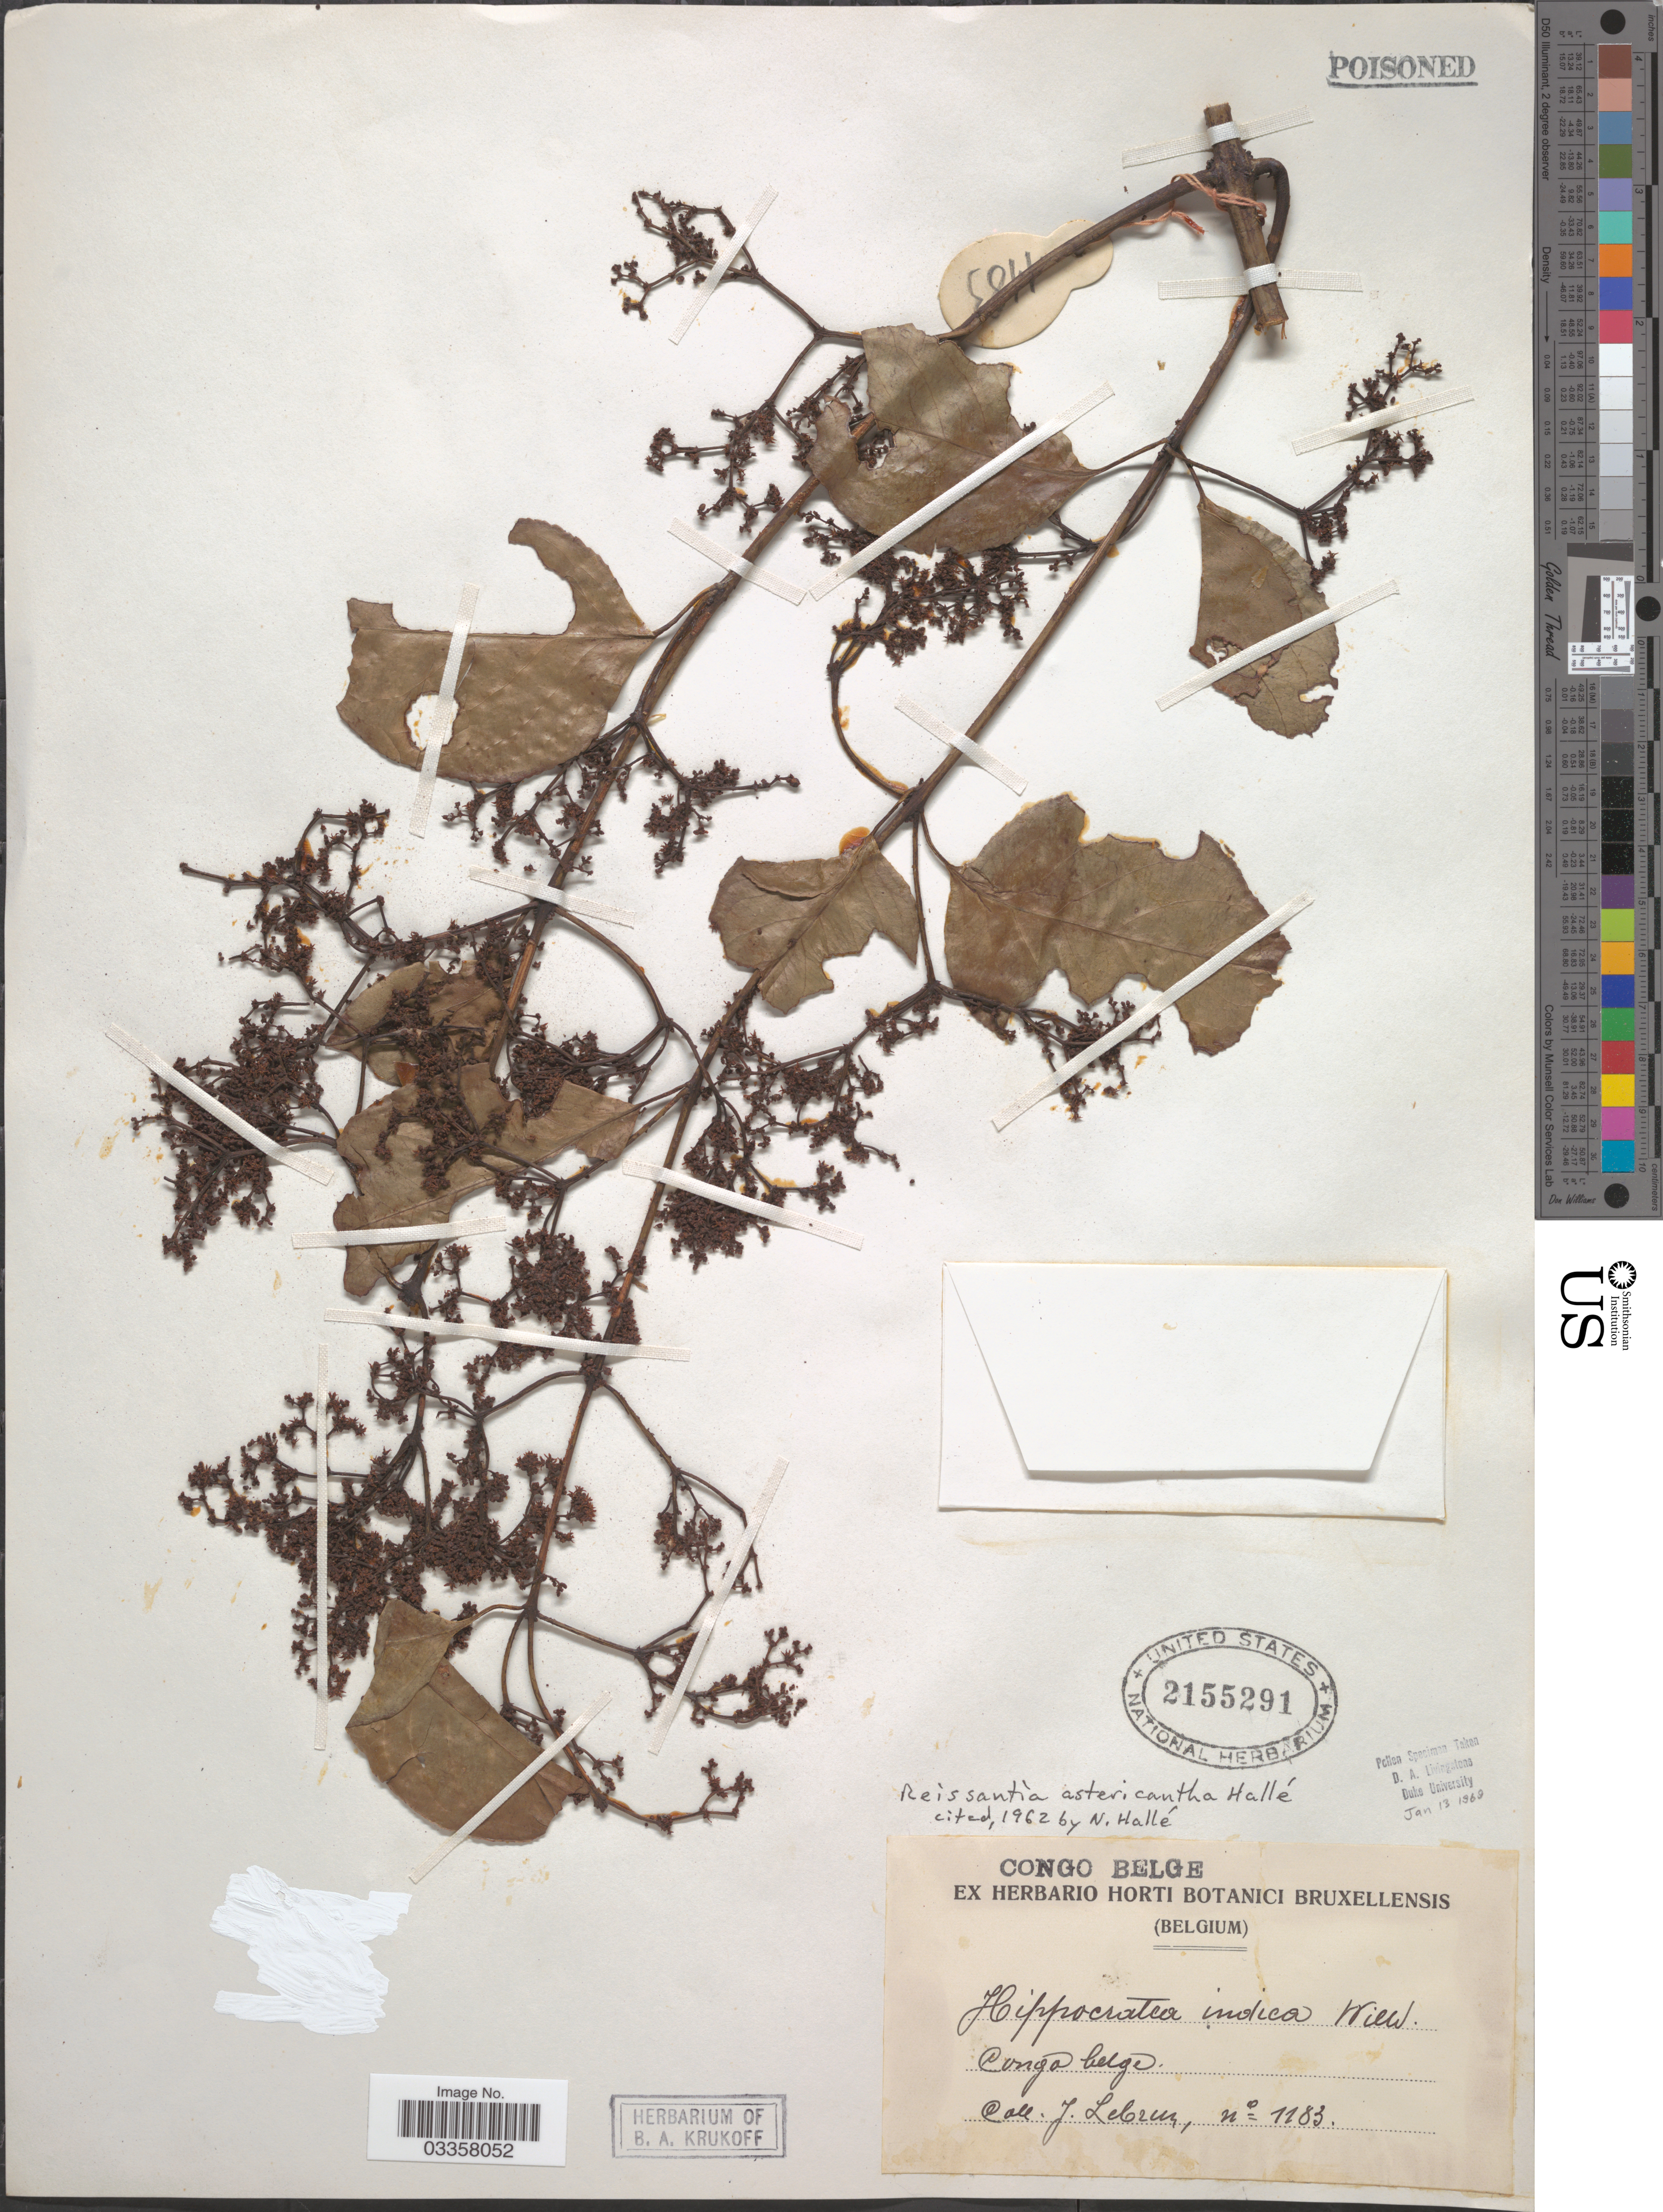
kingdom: Plantae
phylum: Tracheophyta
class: Magnoliopsida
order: Celastrales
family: Celastraceae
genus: Reissantia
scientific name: Reissantia indica var. astericantha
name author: (N. Hallé) N. Hallé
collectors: J. A. Lebrun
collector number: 1183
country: Congo, Democratic Republic of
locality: Congo Belge.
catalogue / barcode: US 2155291